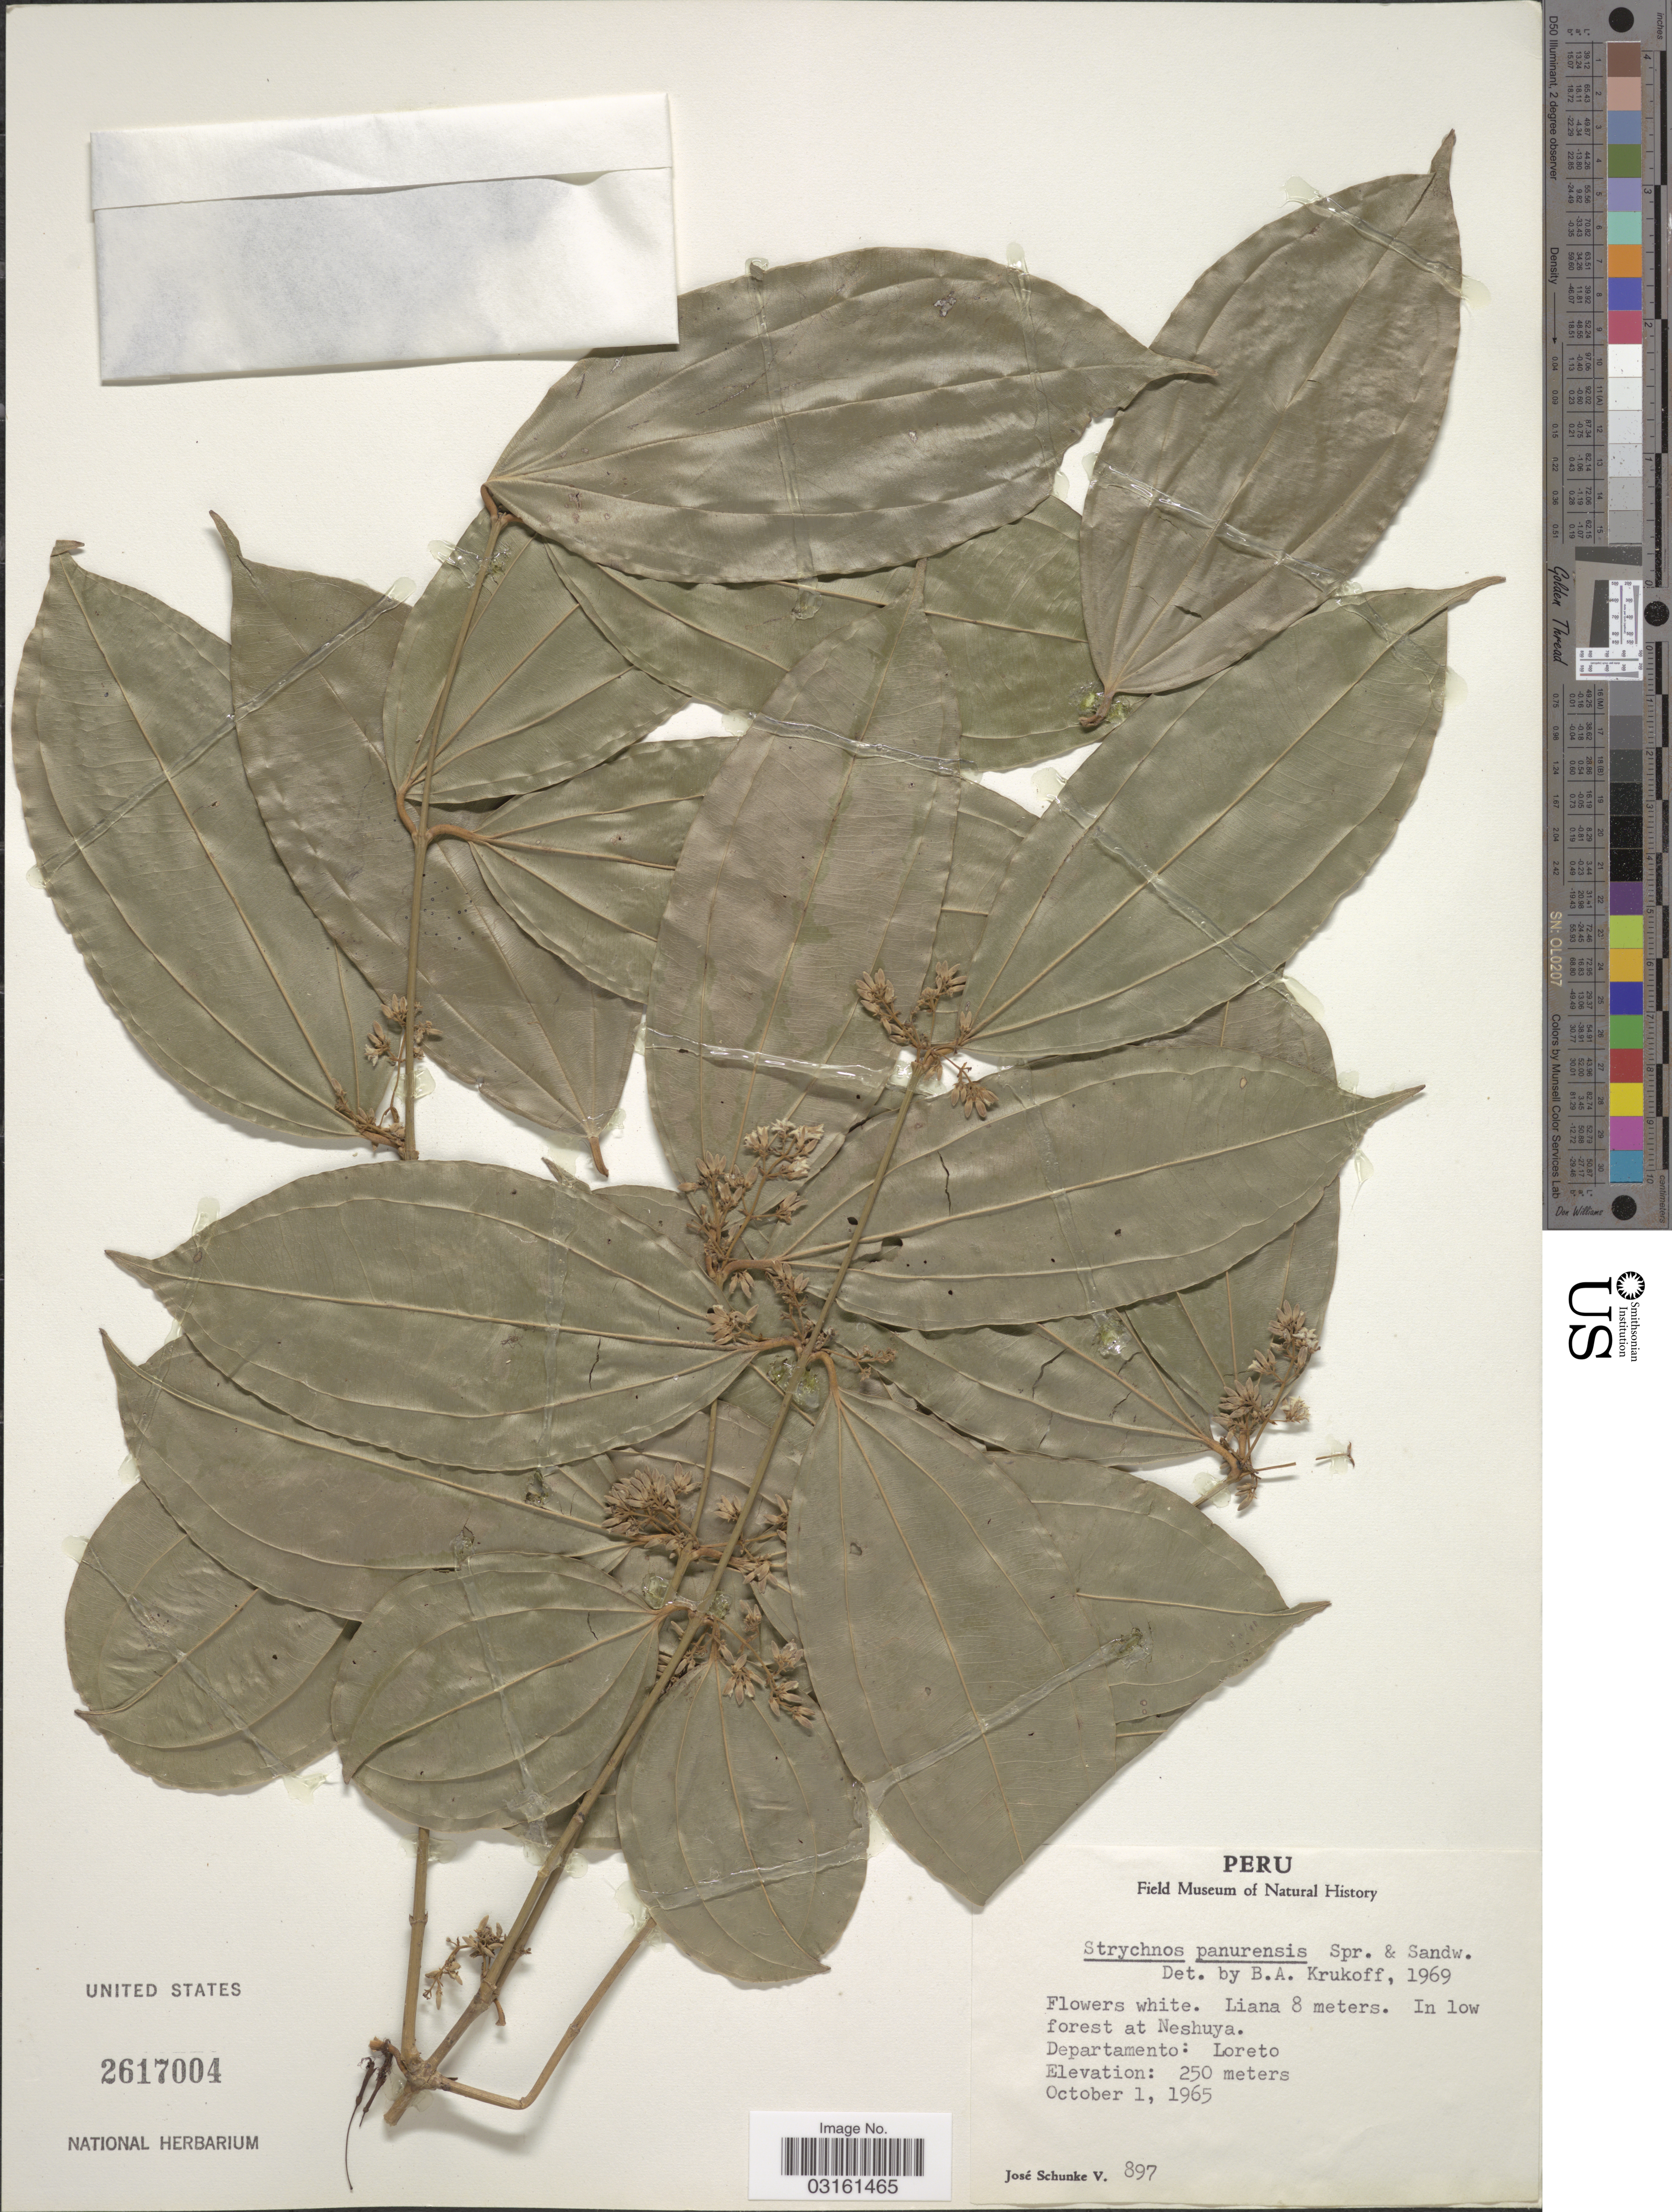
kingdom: Plantae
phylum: Tracheophyta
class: Magnoliopsida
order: Gentianales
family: Loganiaceae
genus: Strychnos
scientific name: Strychnos panurensis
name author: Sprague & Sandwith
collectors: J. Schunke Vigo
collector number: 897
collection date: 1965-10-01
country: Peru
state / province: Loreto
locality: In low forest at Neshuya. Departamento: Loreto.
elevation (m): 250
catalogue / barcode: US 2617004